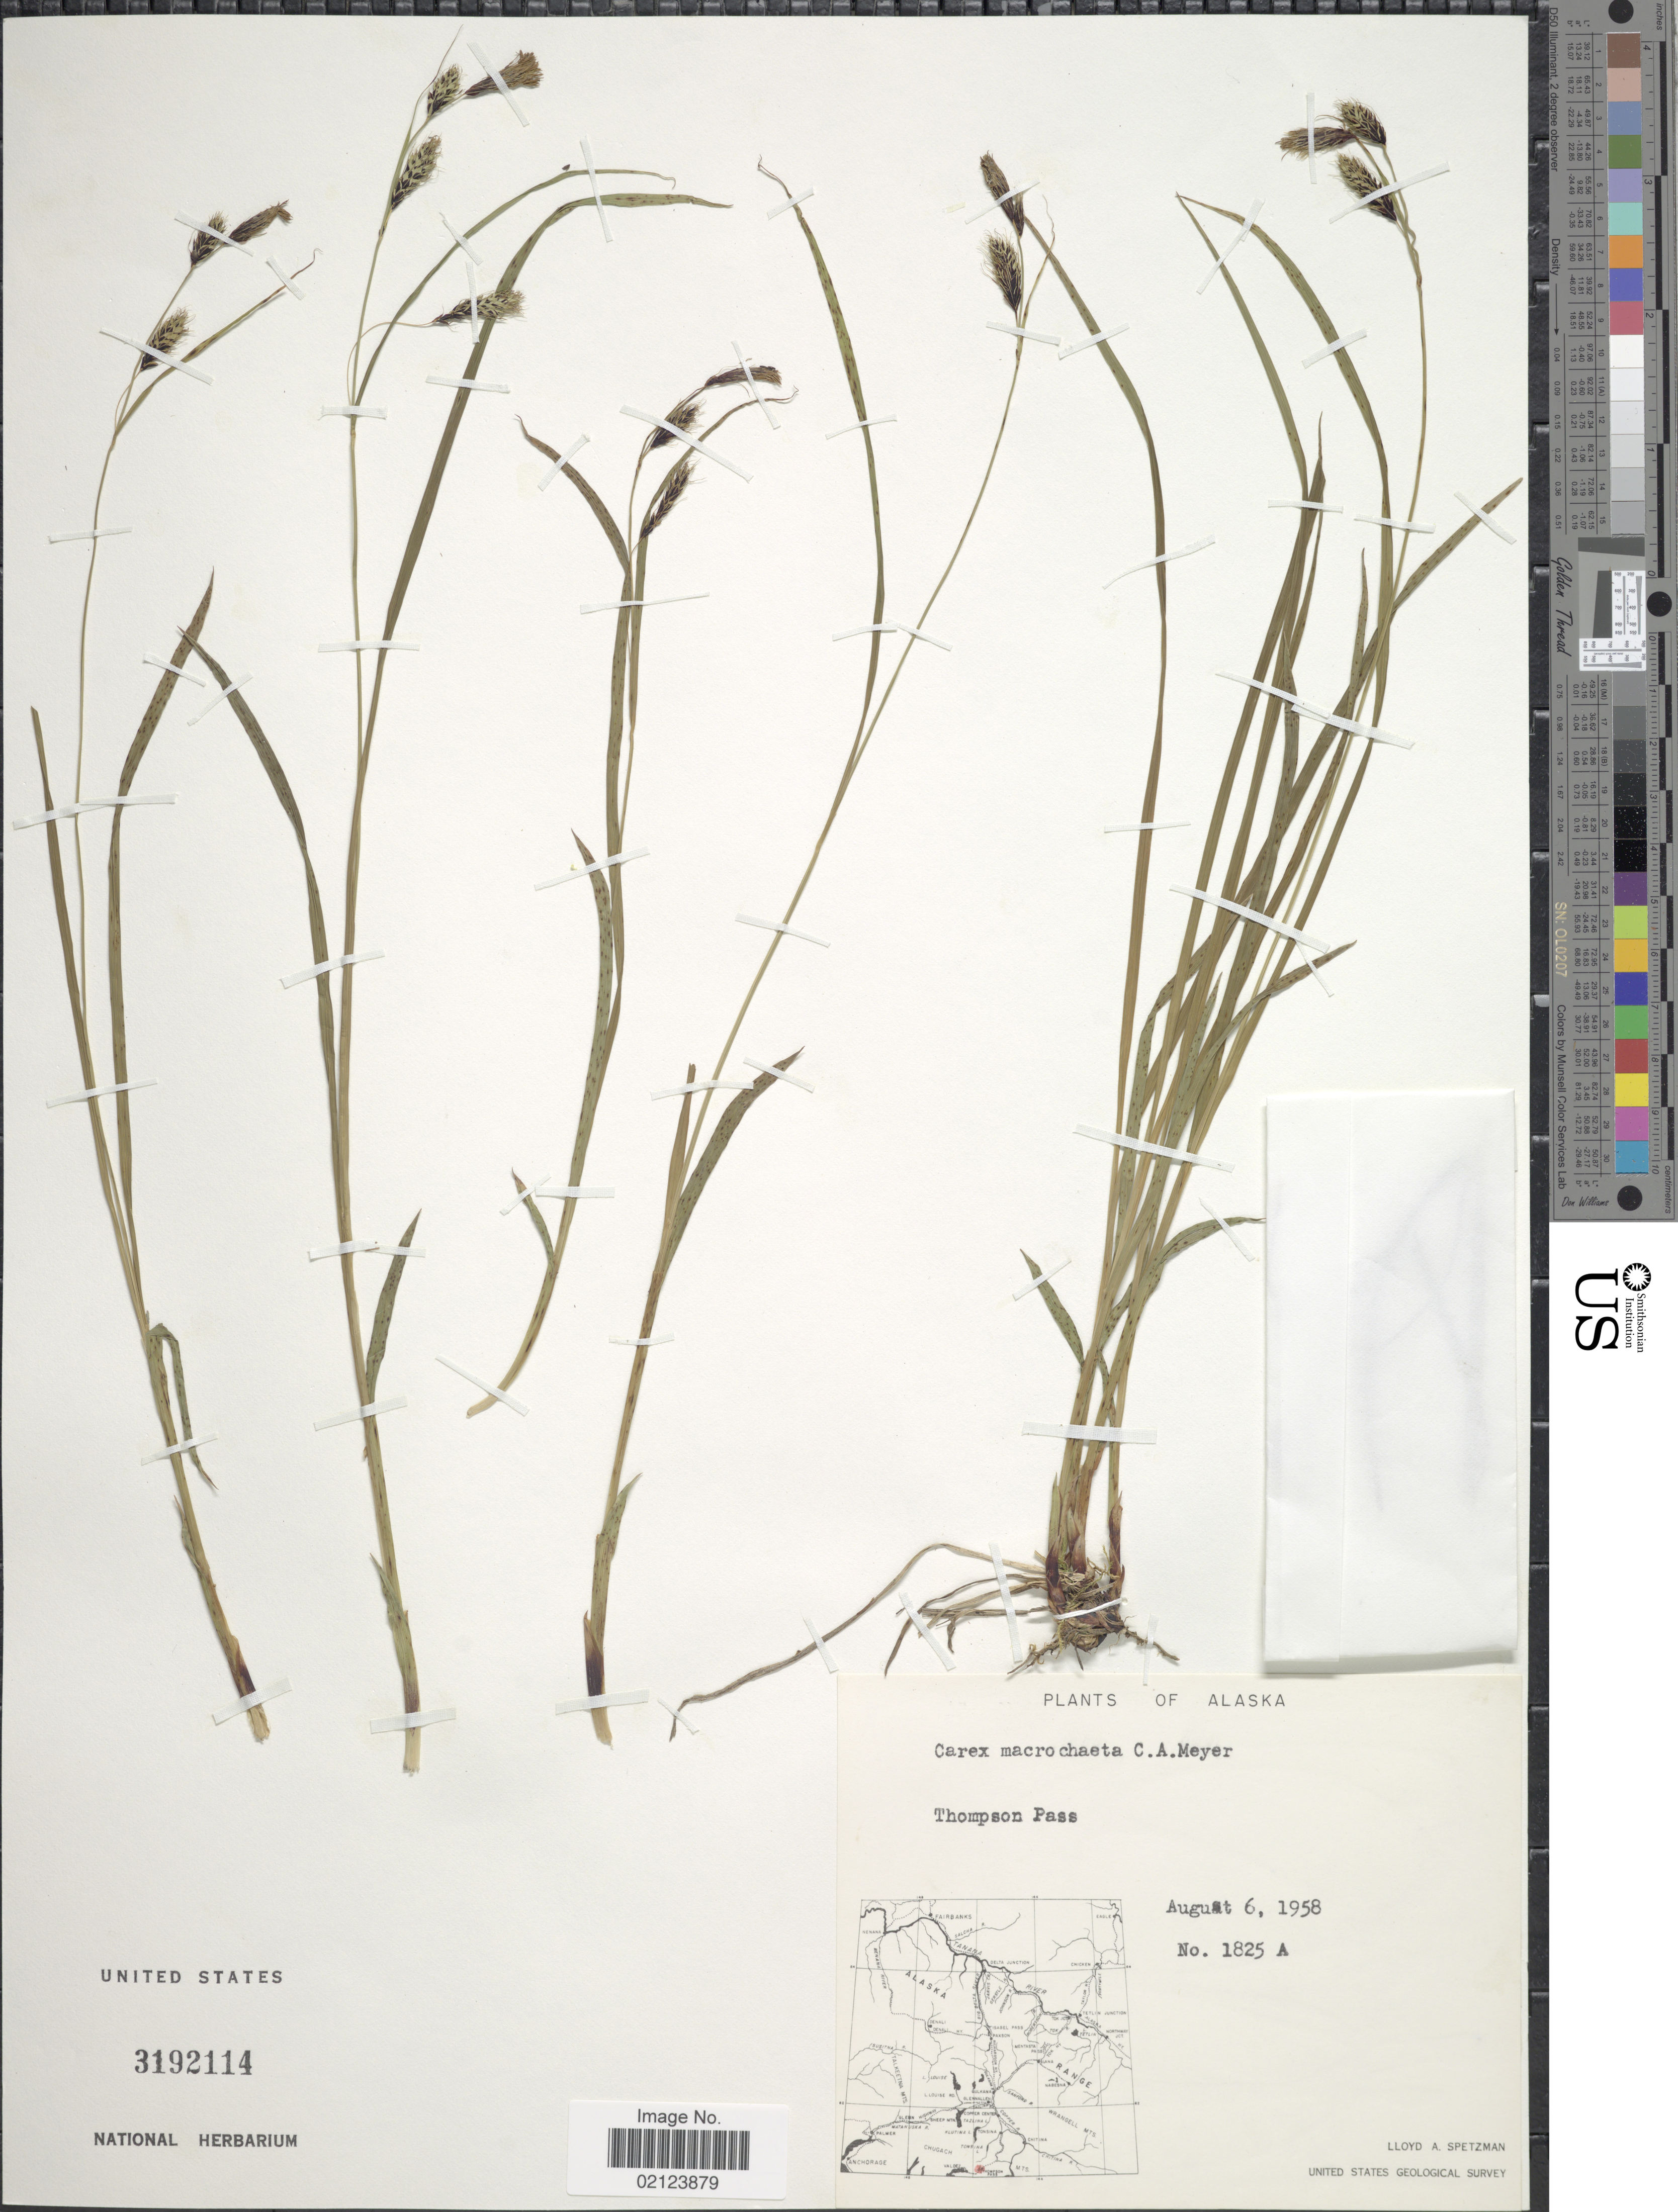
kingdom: Plantae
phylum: Tracheophyta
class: Liliopsida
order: Poales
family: Cyperaceae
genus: Carex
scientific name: Carex macrochaeta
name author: C.A. Mey.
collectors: L. Spetzman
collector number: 1825A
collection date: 1958-08-06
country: United States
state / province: Alaska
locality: Thompson Pass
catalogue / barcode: US 3182114